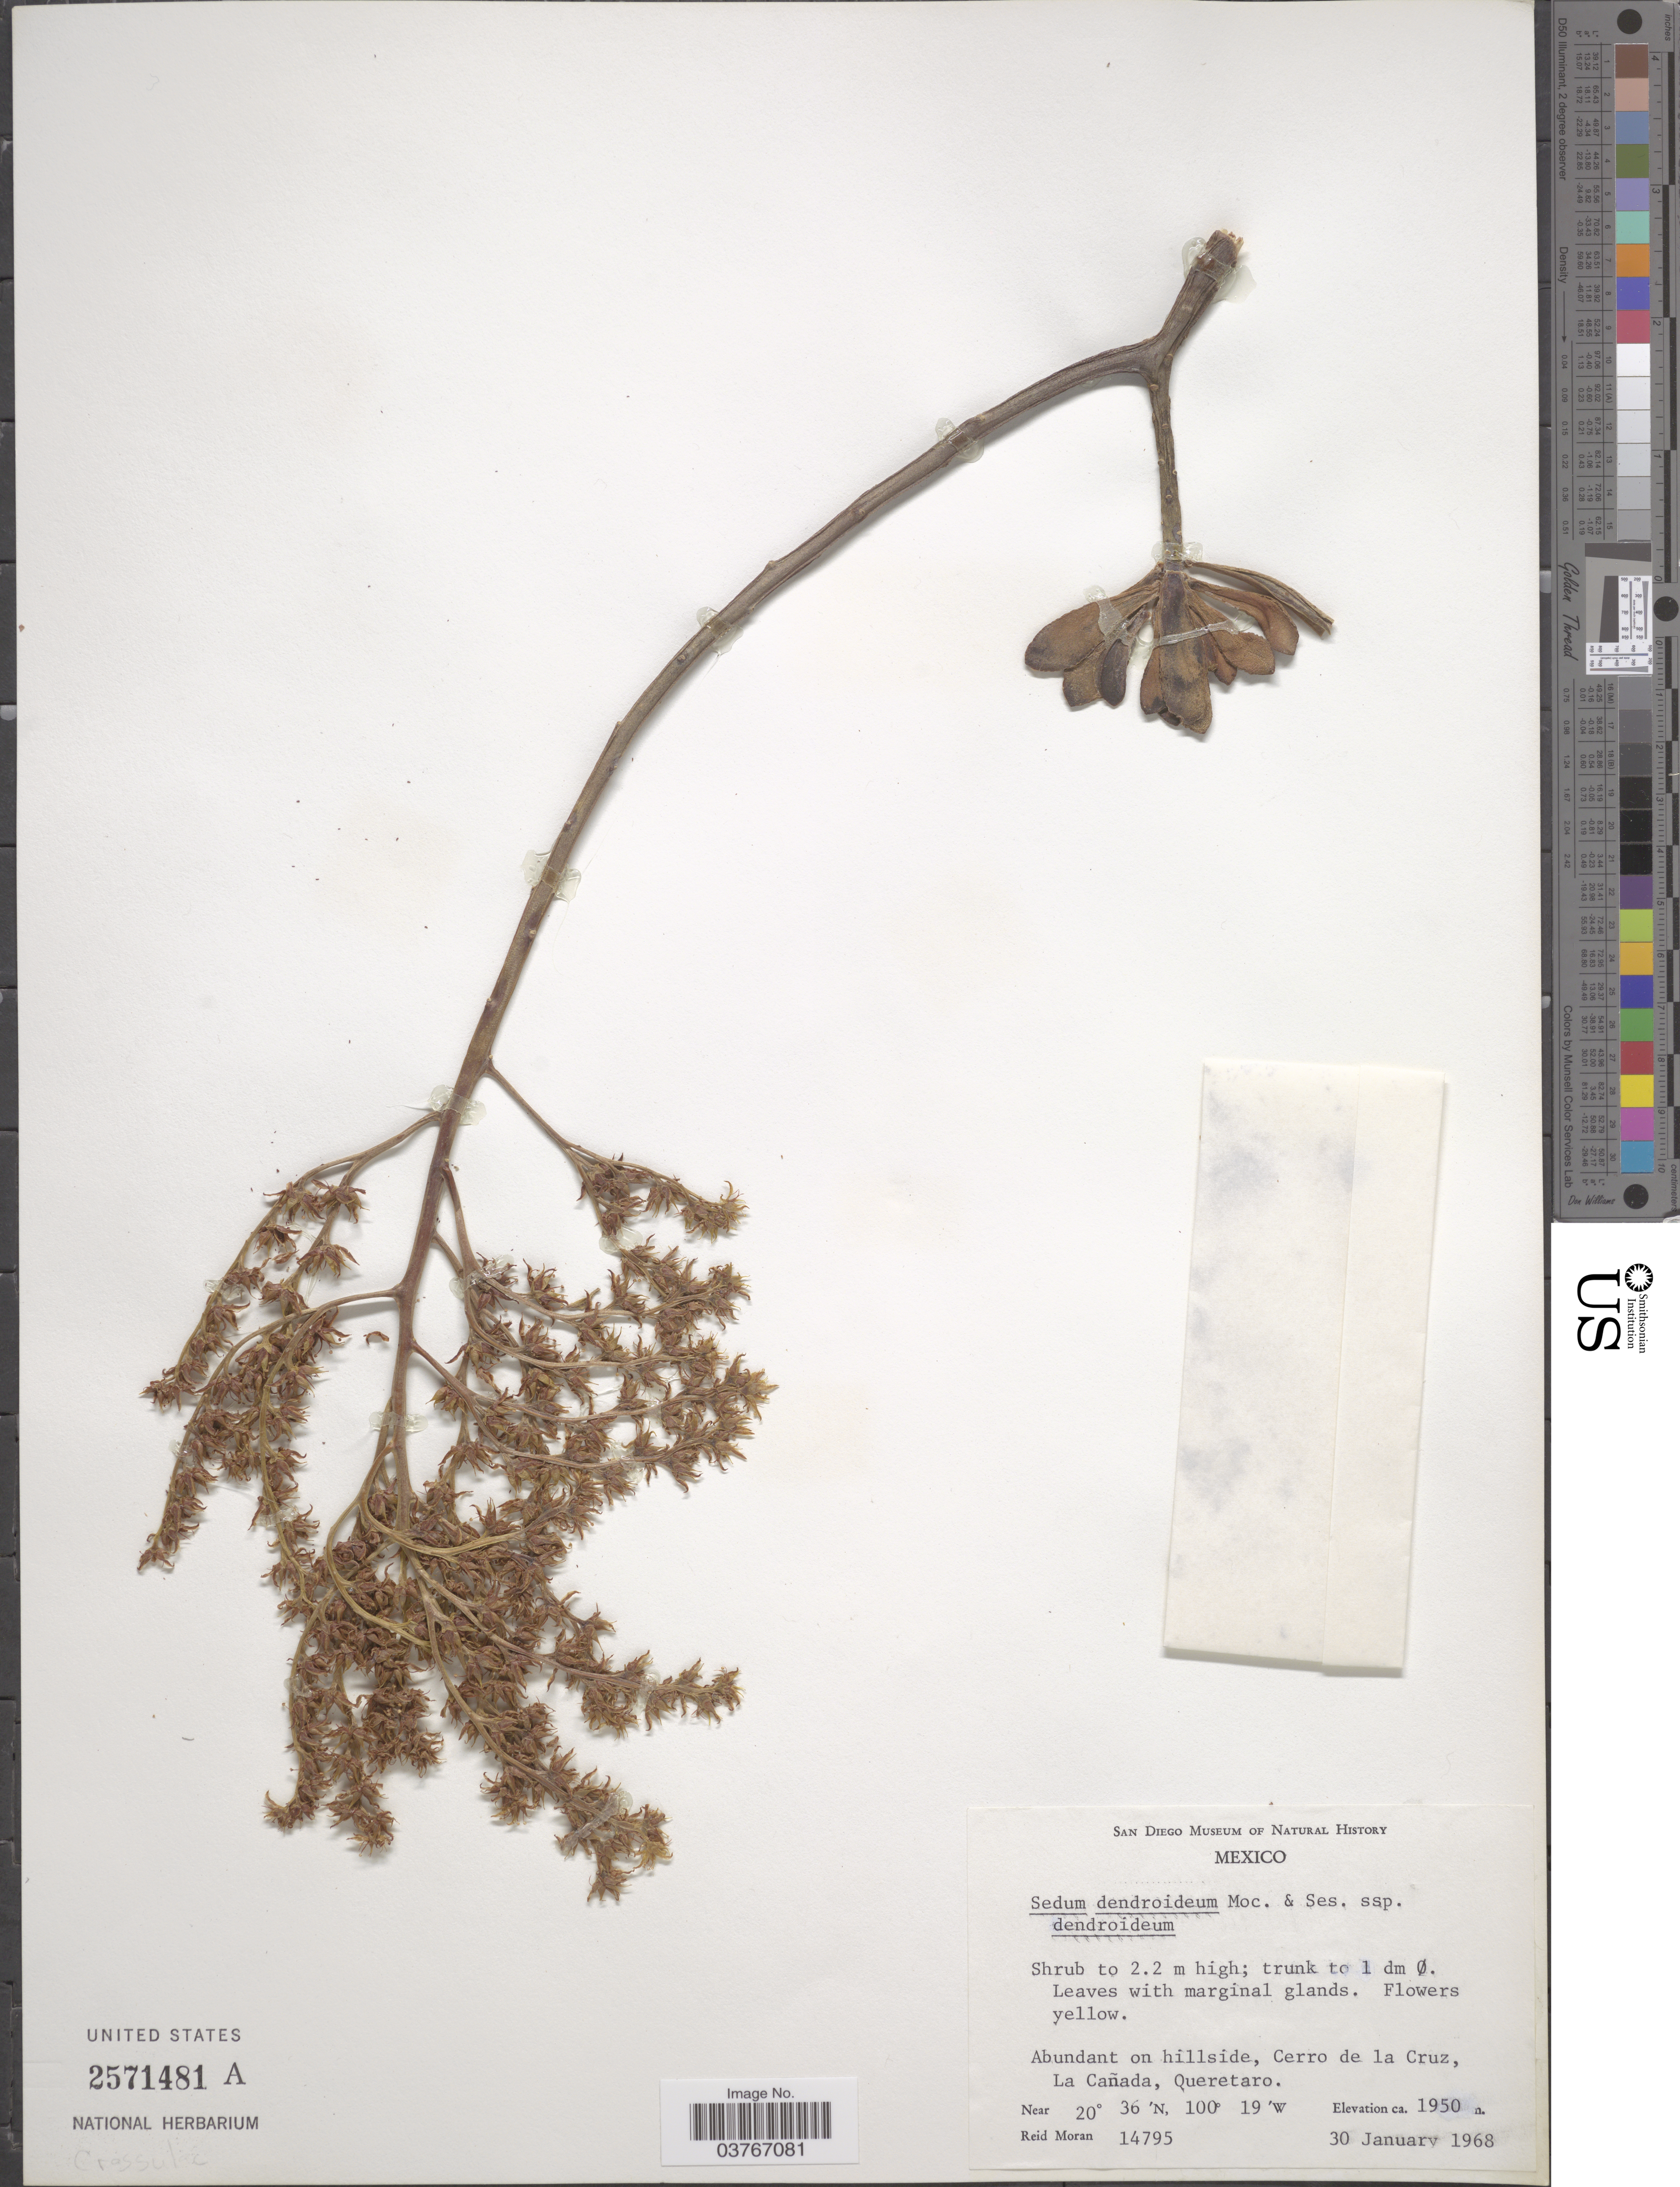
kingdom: Plantae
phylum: Tracheophyta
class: Magnoliopsida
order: Saxifragales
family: Crassulaceae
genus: Sedum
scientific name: Sedum dendroideum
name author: Moc. & Sessé ex DC.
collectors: R. Moran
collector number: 14795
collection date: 1968-01-30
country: Mexico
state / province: Querétaro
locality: Abundant on hillside, Cerro de la Cruz, La Cañada, Queretaro.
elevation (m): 1950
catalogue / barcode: US 2571481A